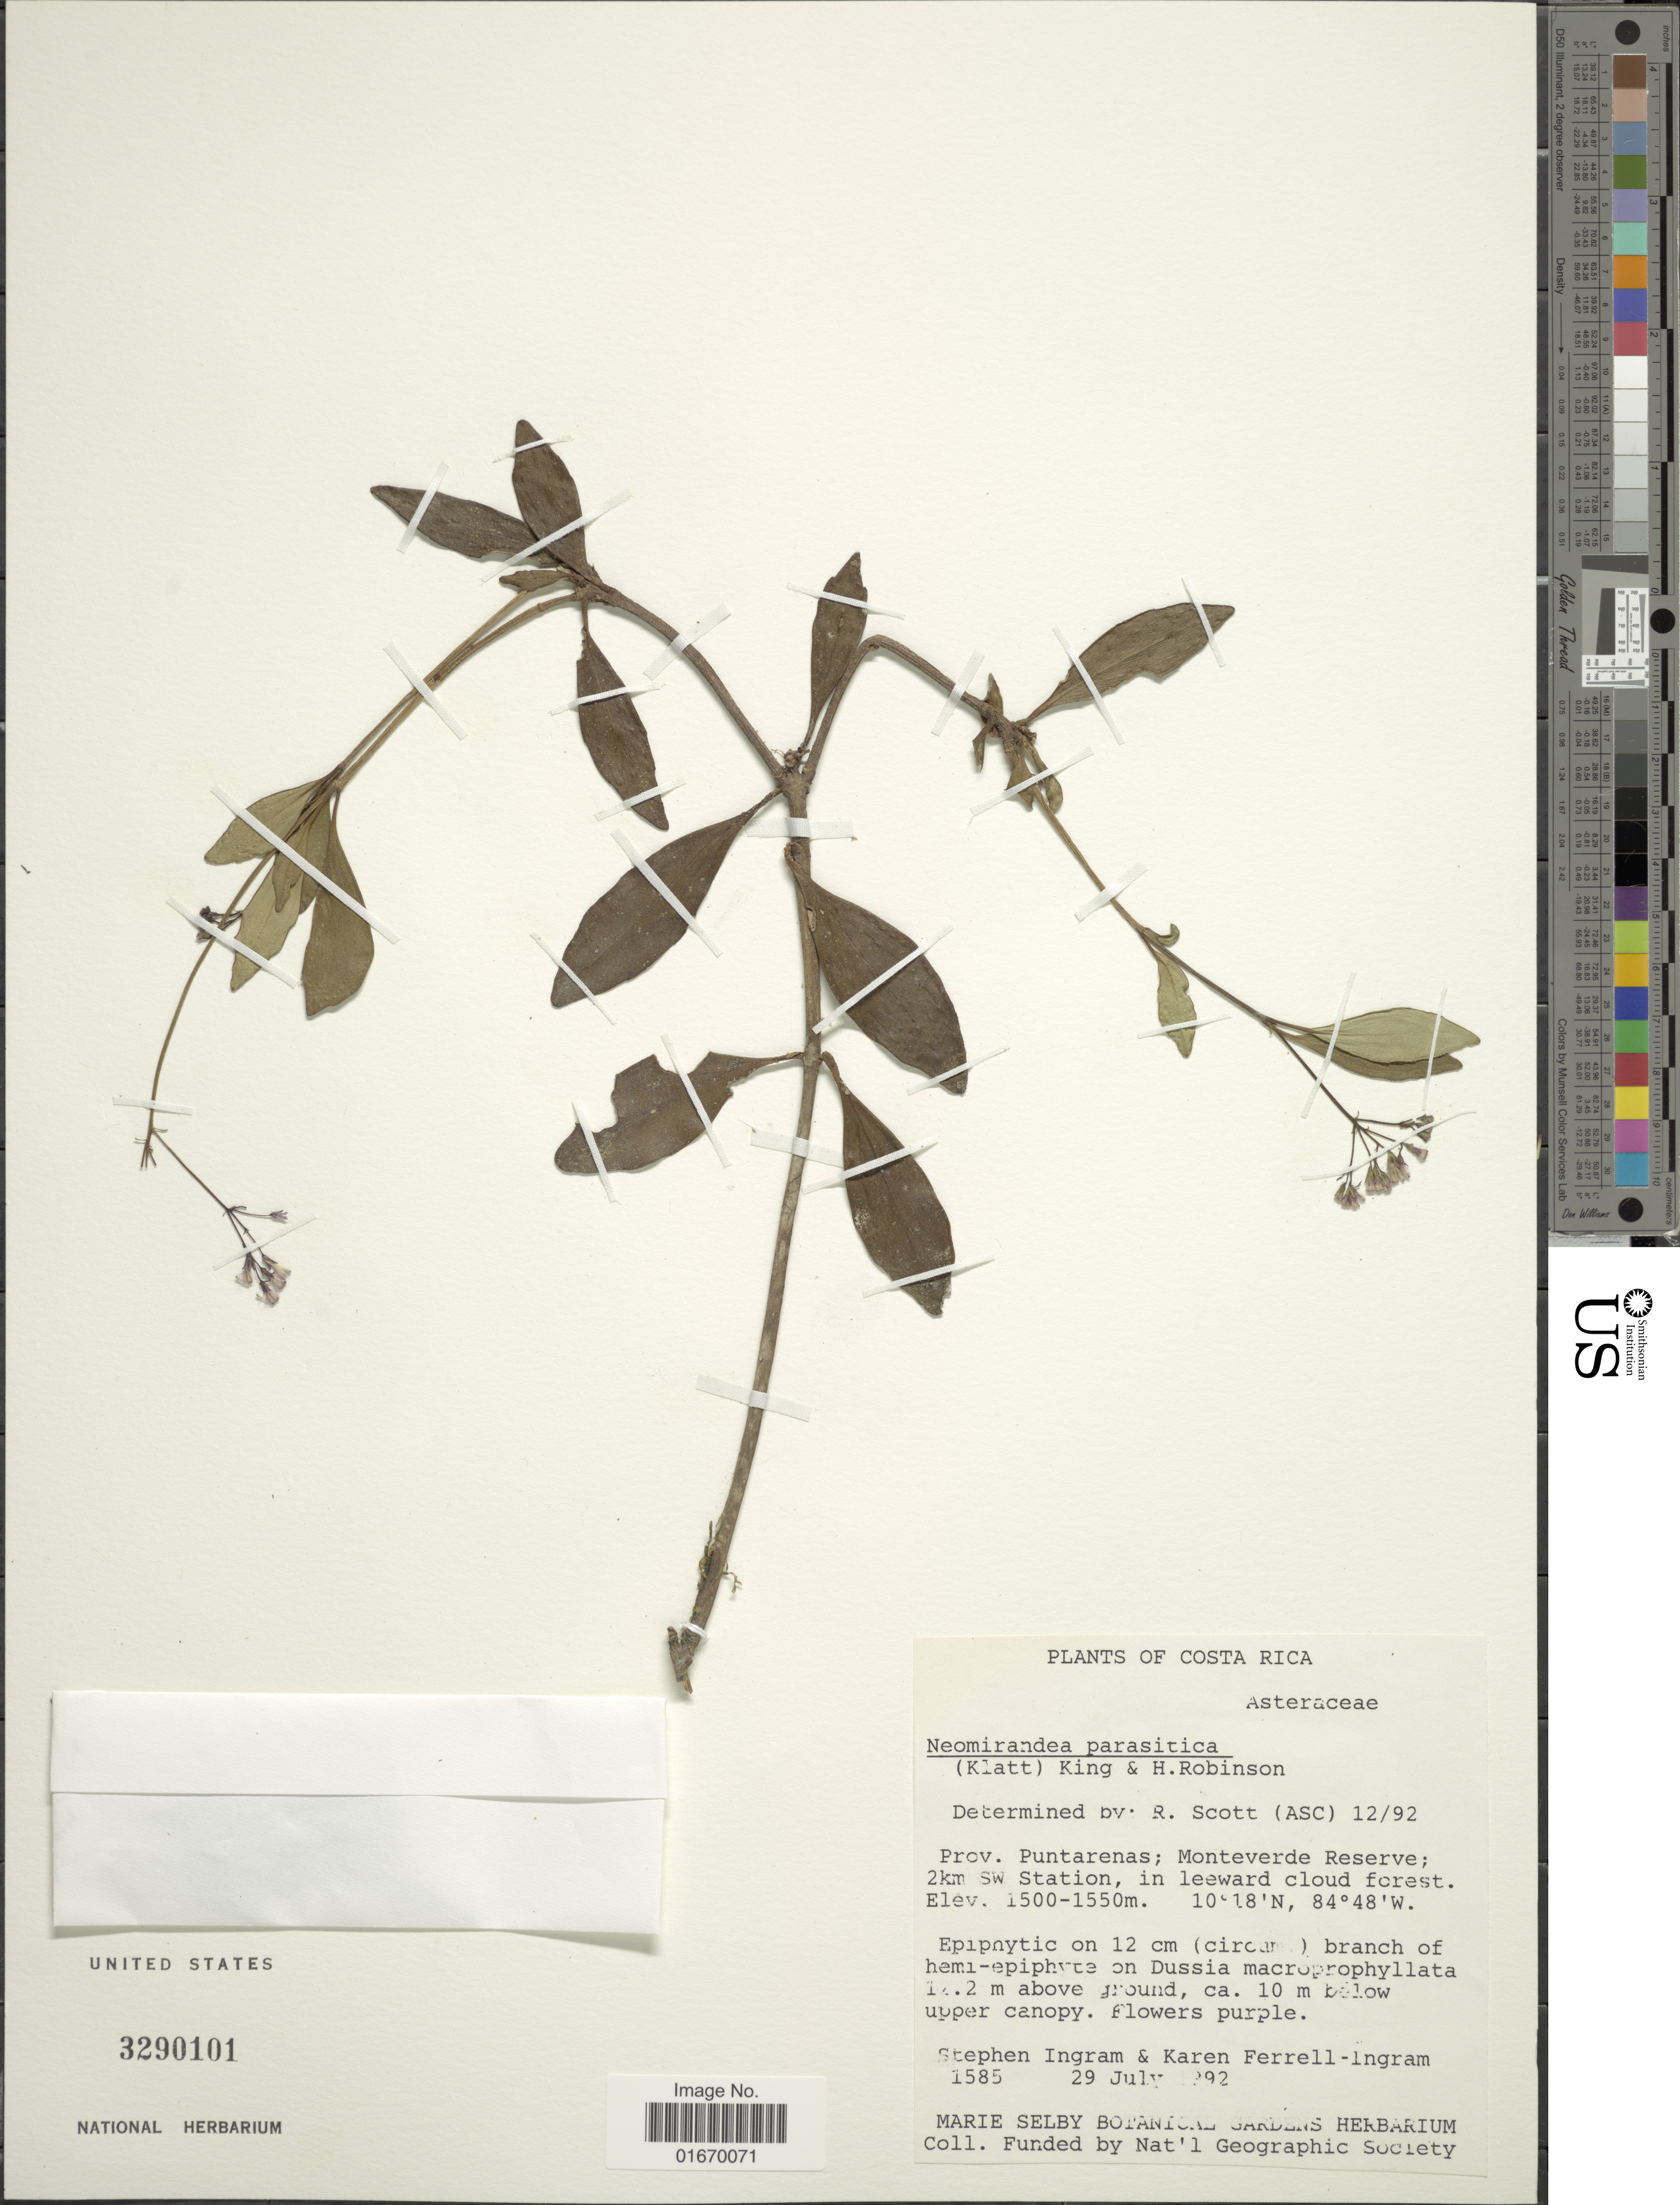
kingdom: Plantae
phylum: Tracheophyta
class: Magnoliopsida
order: Asterales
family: Asteraceae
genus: Neomirandea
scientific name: Neomirandea parasitica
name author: (Klatt) R.M. King & H. Rob.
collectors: S. Ingram & K. Ferrell-Ingram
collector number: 1585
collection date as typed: Transcribed d/m/y: 29/7/92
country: Costa Rica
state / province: Puntarenas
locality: Monteverde Reserve, 2 km SW Station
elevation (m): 1500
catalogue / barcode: US 3290101